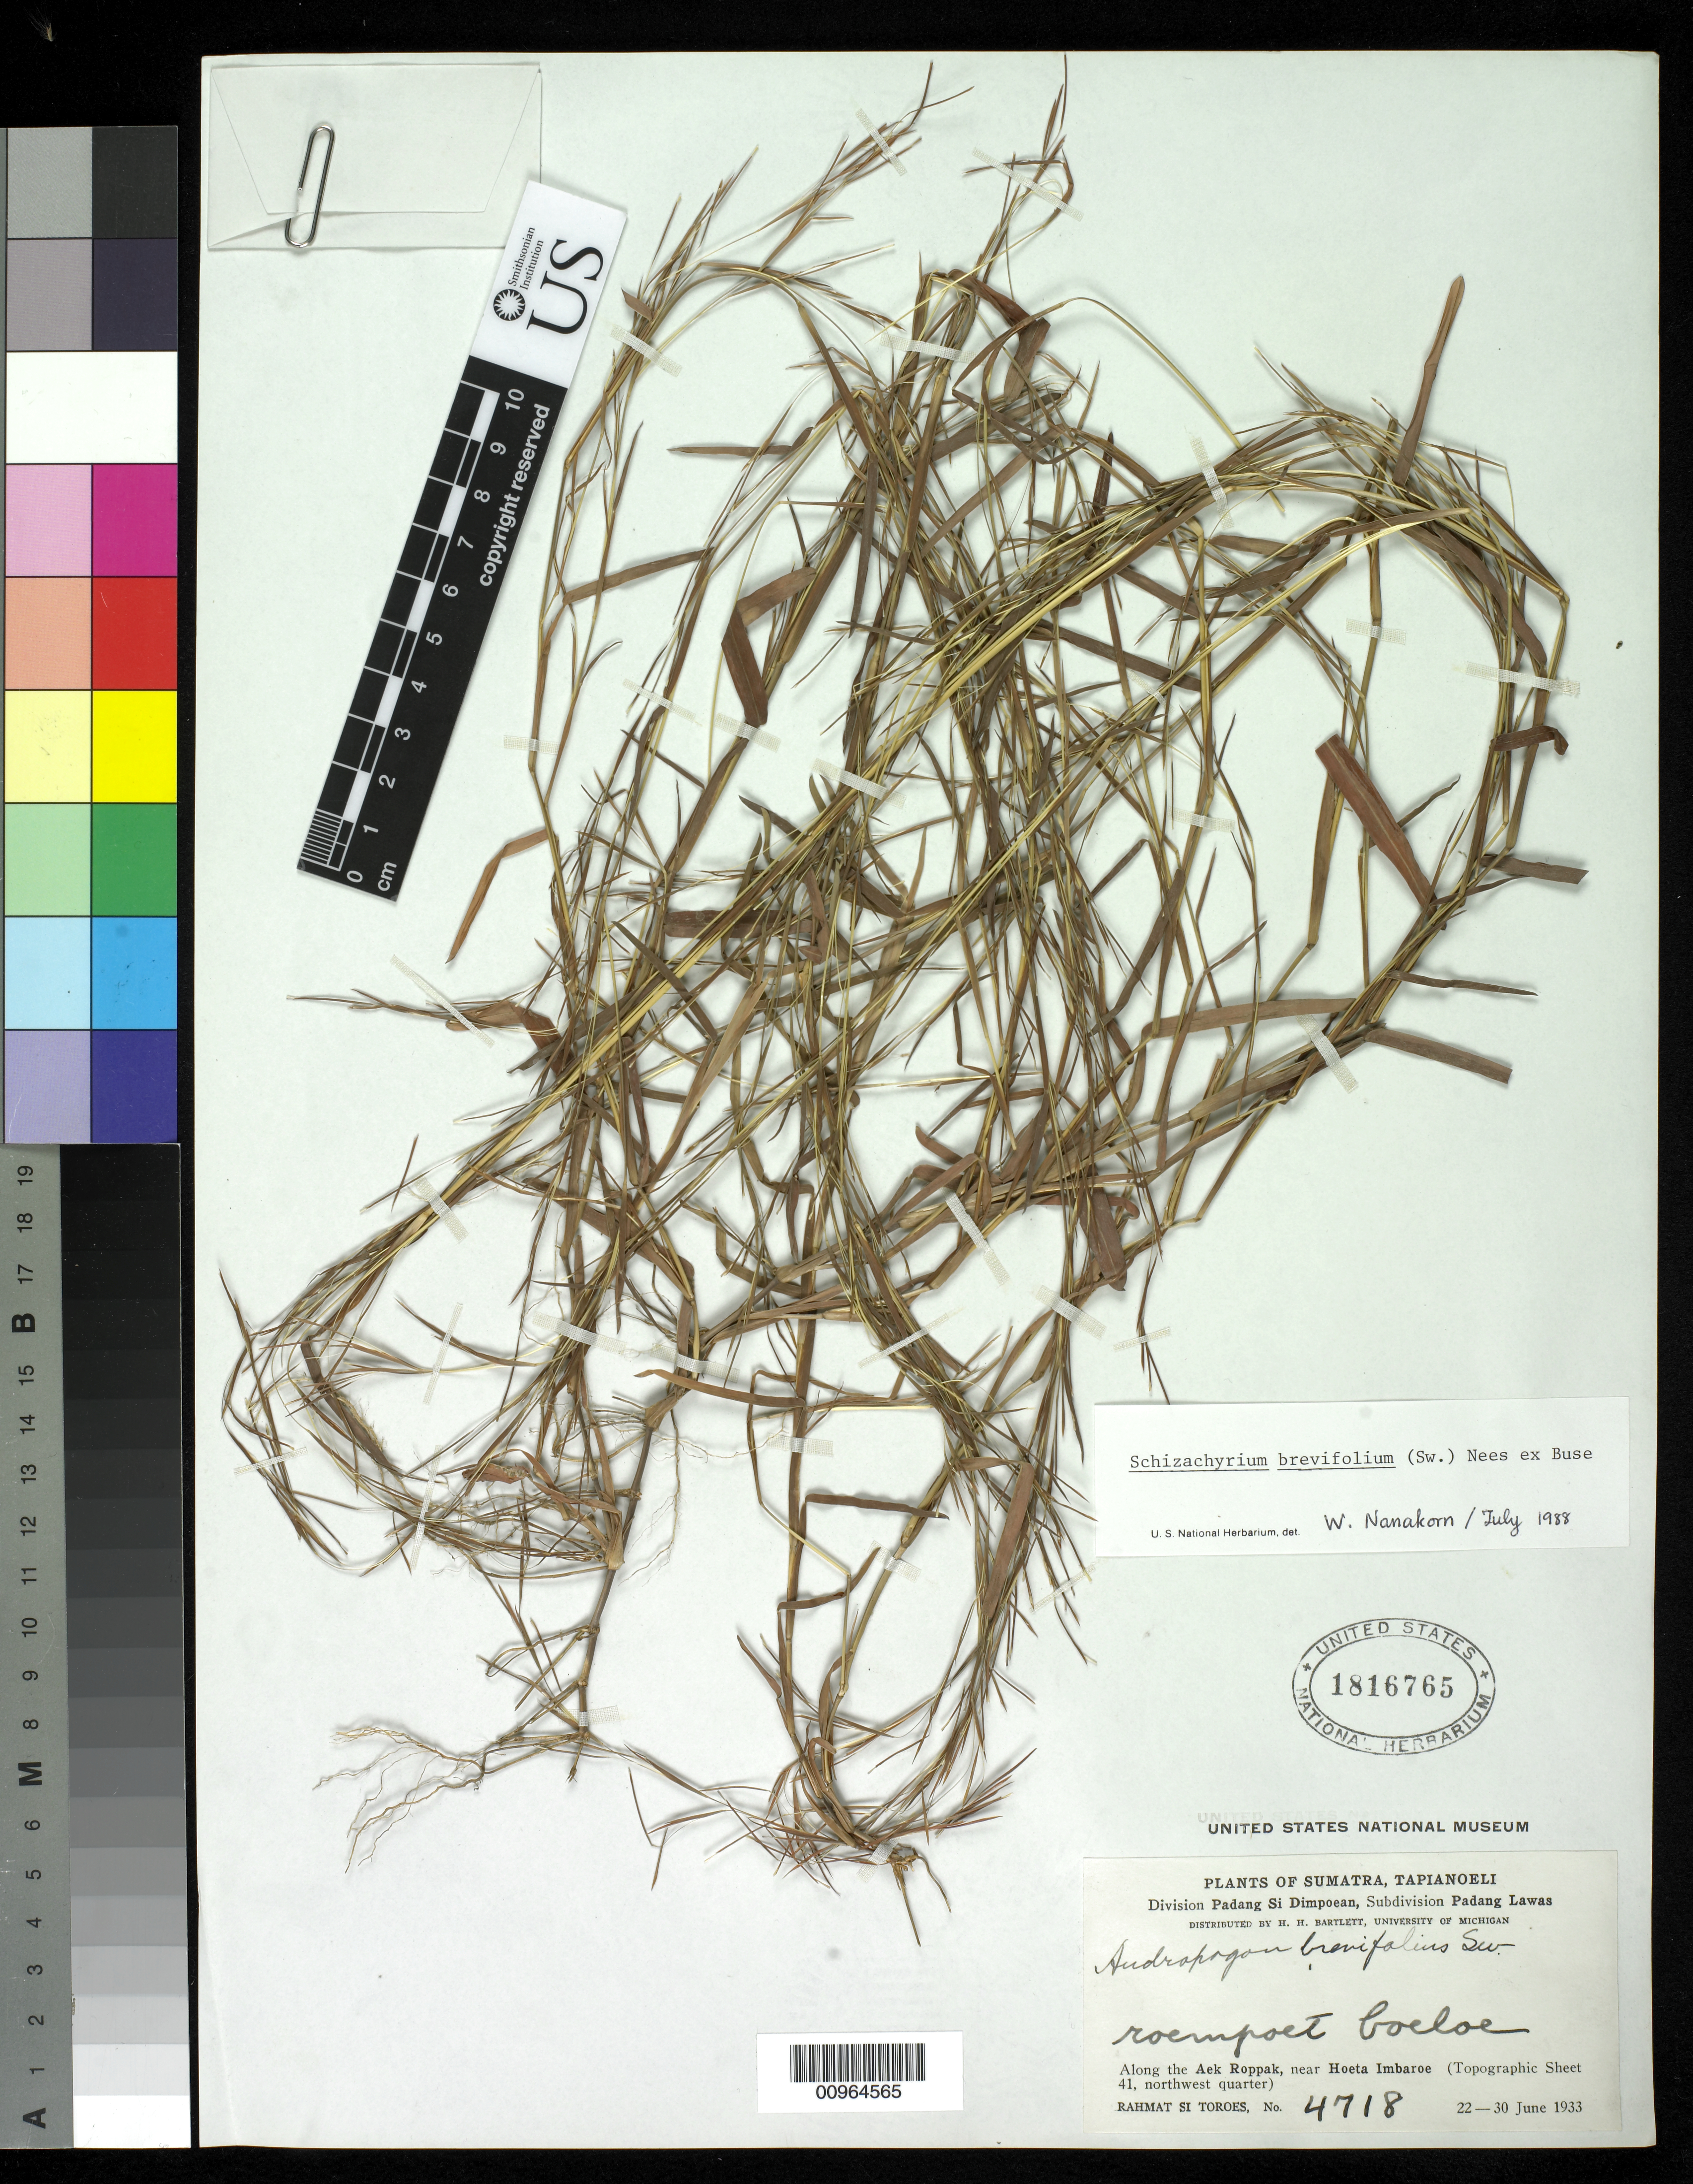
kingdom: Plantae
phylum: Tracheophyta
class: Liliopsida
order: Poales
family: Poaceae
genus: Schizachyrium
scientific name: Schizachyrium brevifolium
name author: (Sw.) Nees ex Büse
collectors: Rahmat Si Boeea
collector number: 4718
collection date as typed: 22 Jun 1933 to 30 Jun 1933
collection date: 1933-06-22/1933-06-30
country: Indonesia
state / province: Sumatra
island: Sumatra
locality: Tapianoeli, Division Padang Si Dimpoean, Subdivision Padang Lawas. Along the Aek Roppak, near Hoeta Imbaroe.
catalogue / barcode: US 1816765